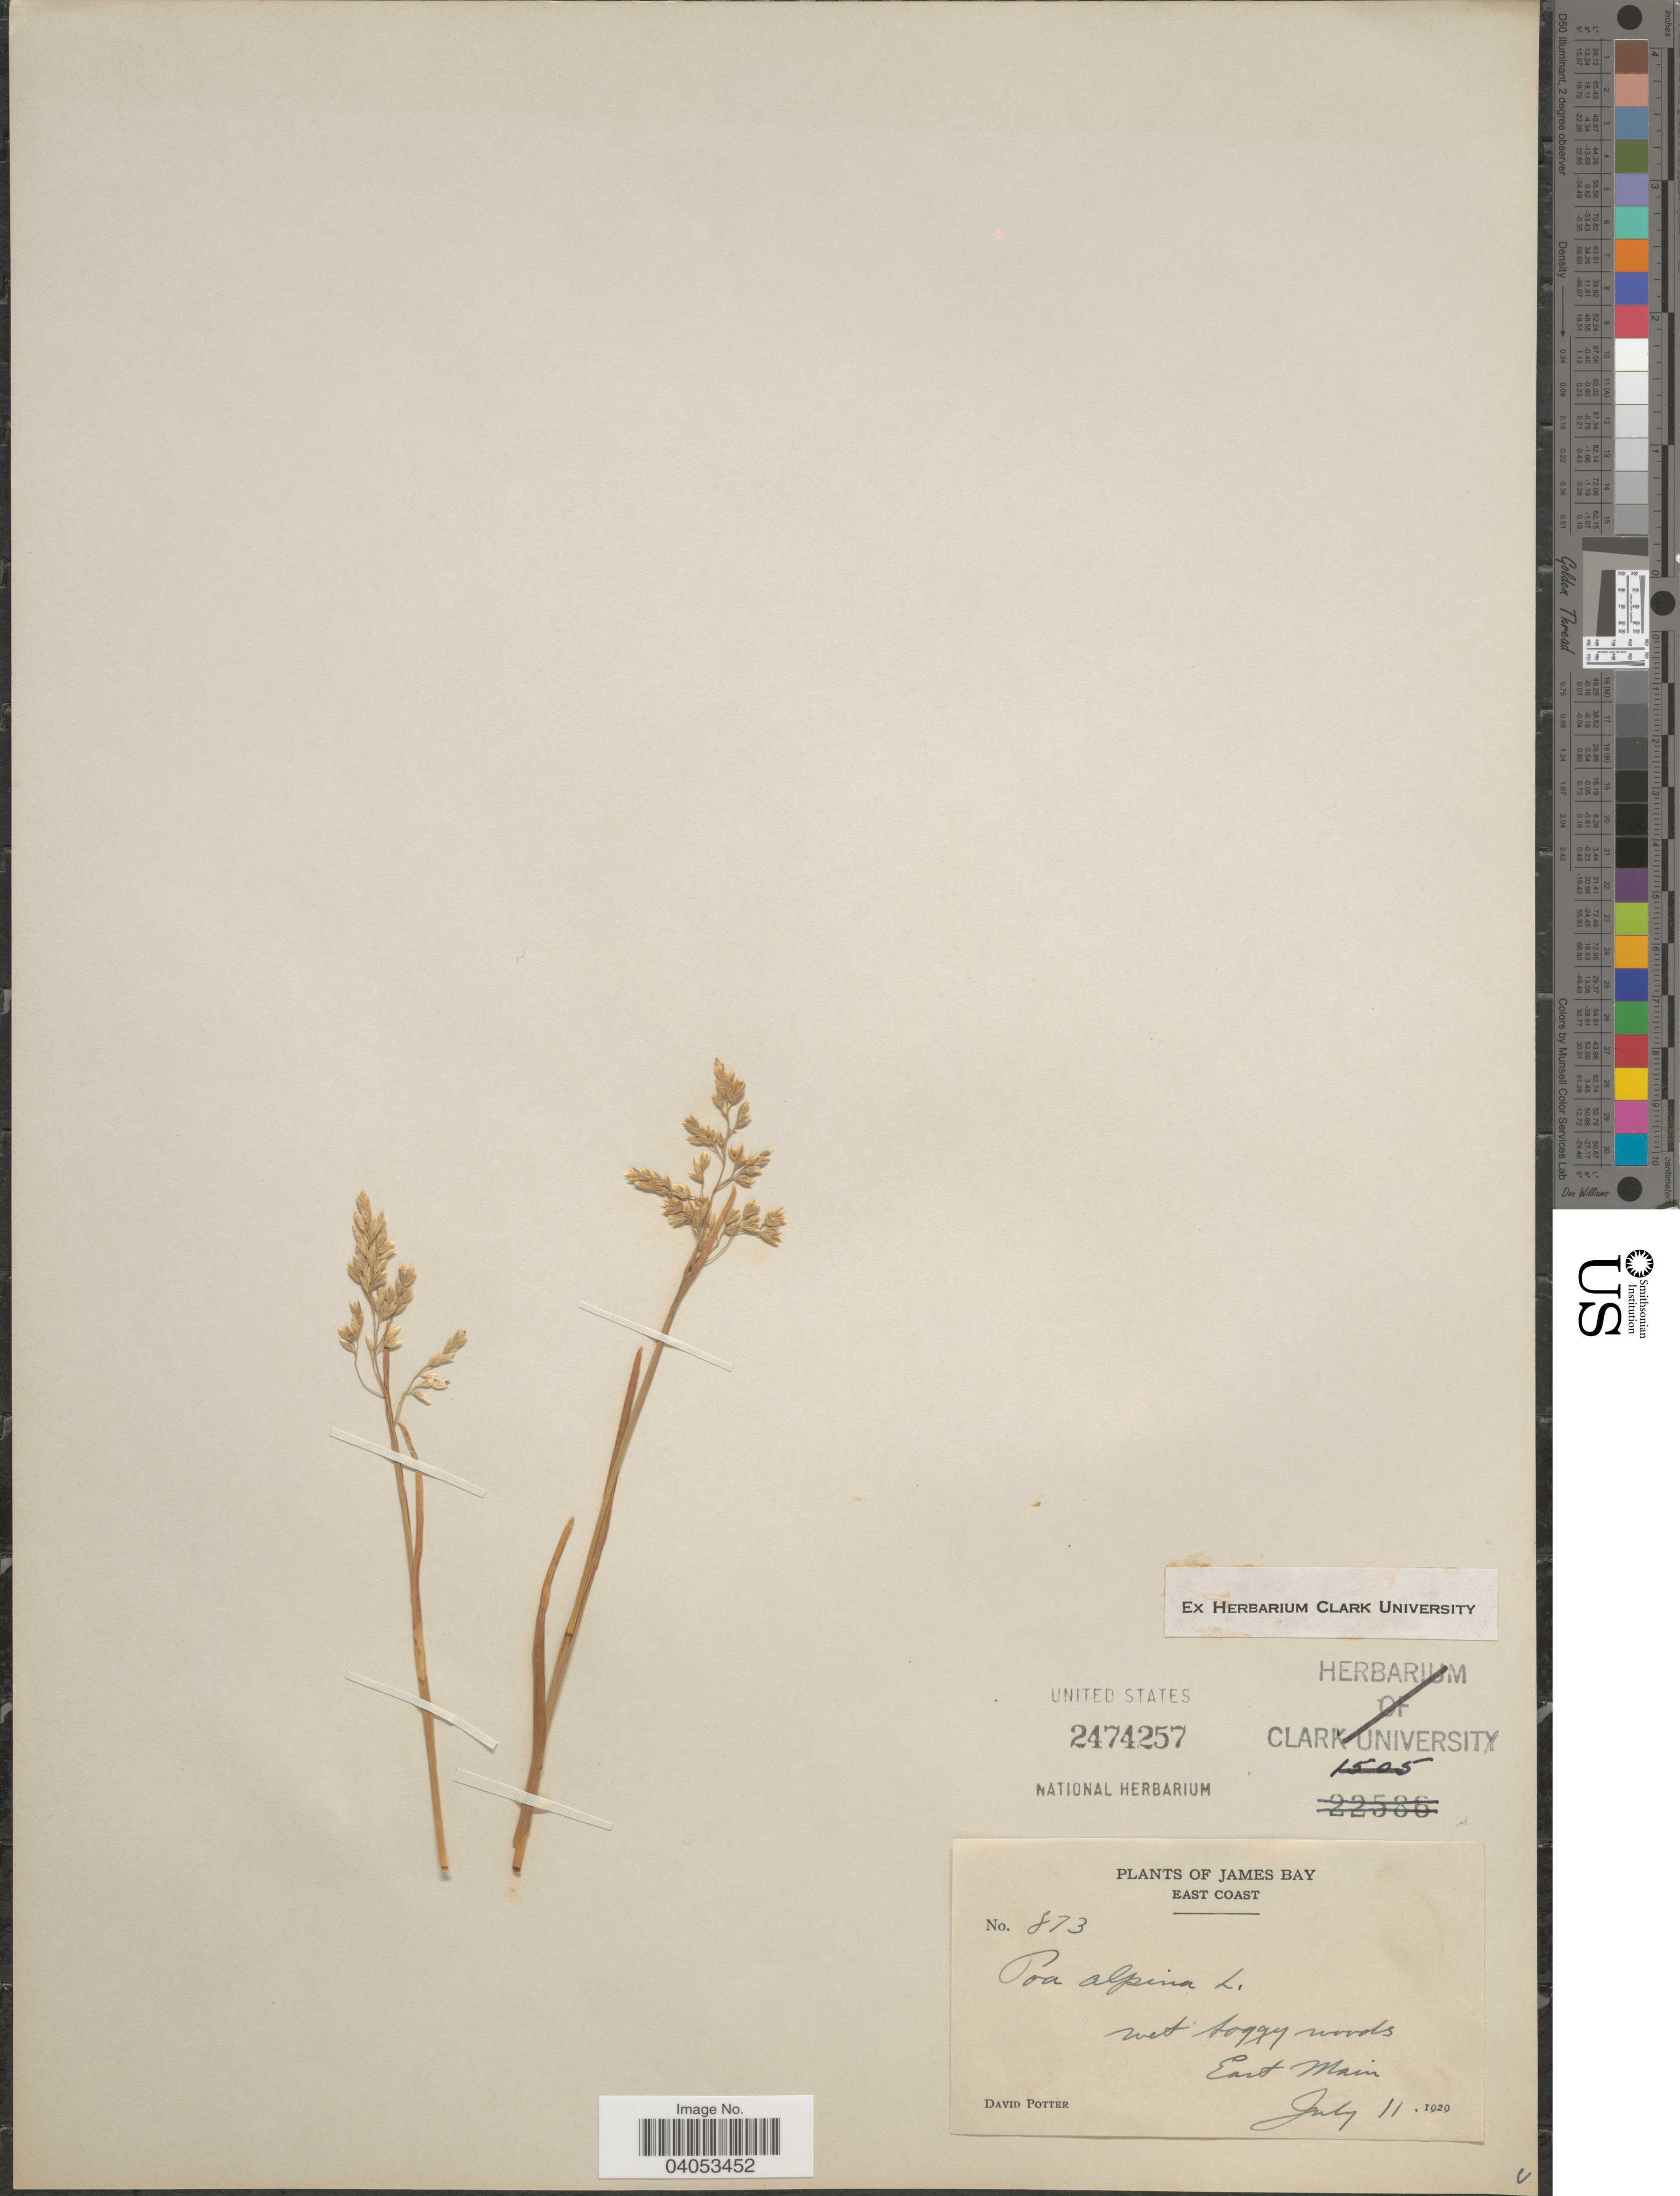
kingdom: Plantae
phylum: Tracheophyta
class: Liliopsida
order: Poales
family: Poaceae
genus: Poa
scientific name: Poa alpina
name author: L.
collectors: D. Potter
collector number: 873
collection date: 1929-07-11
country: Canada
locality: James Bay. East Coast. East Main.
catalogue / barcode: US 2474257